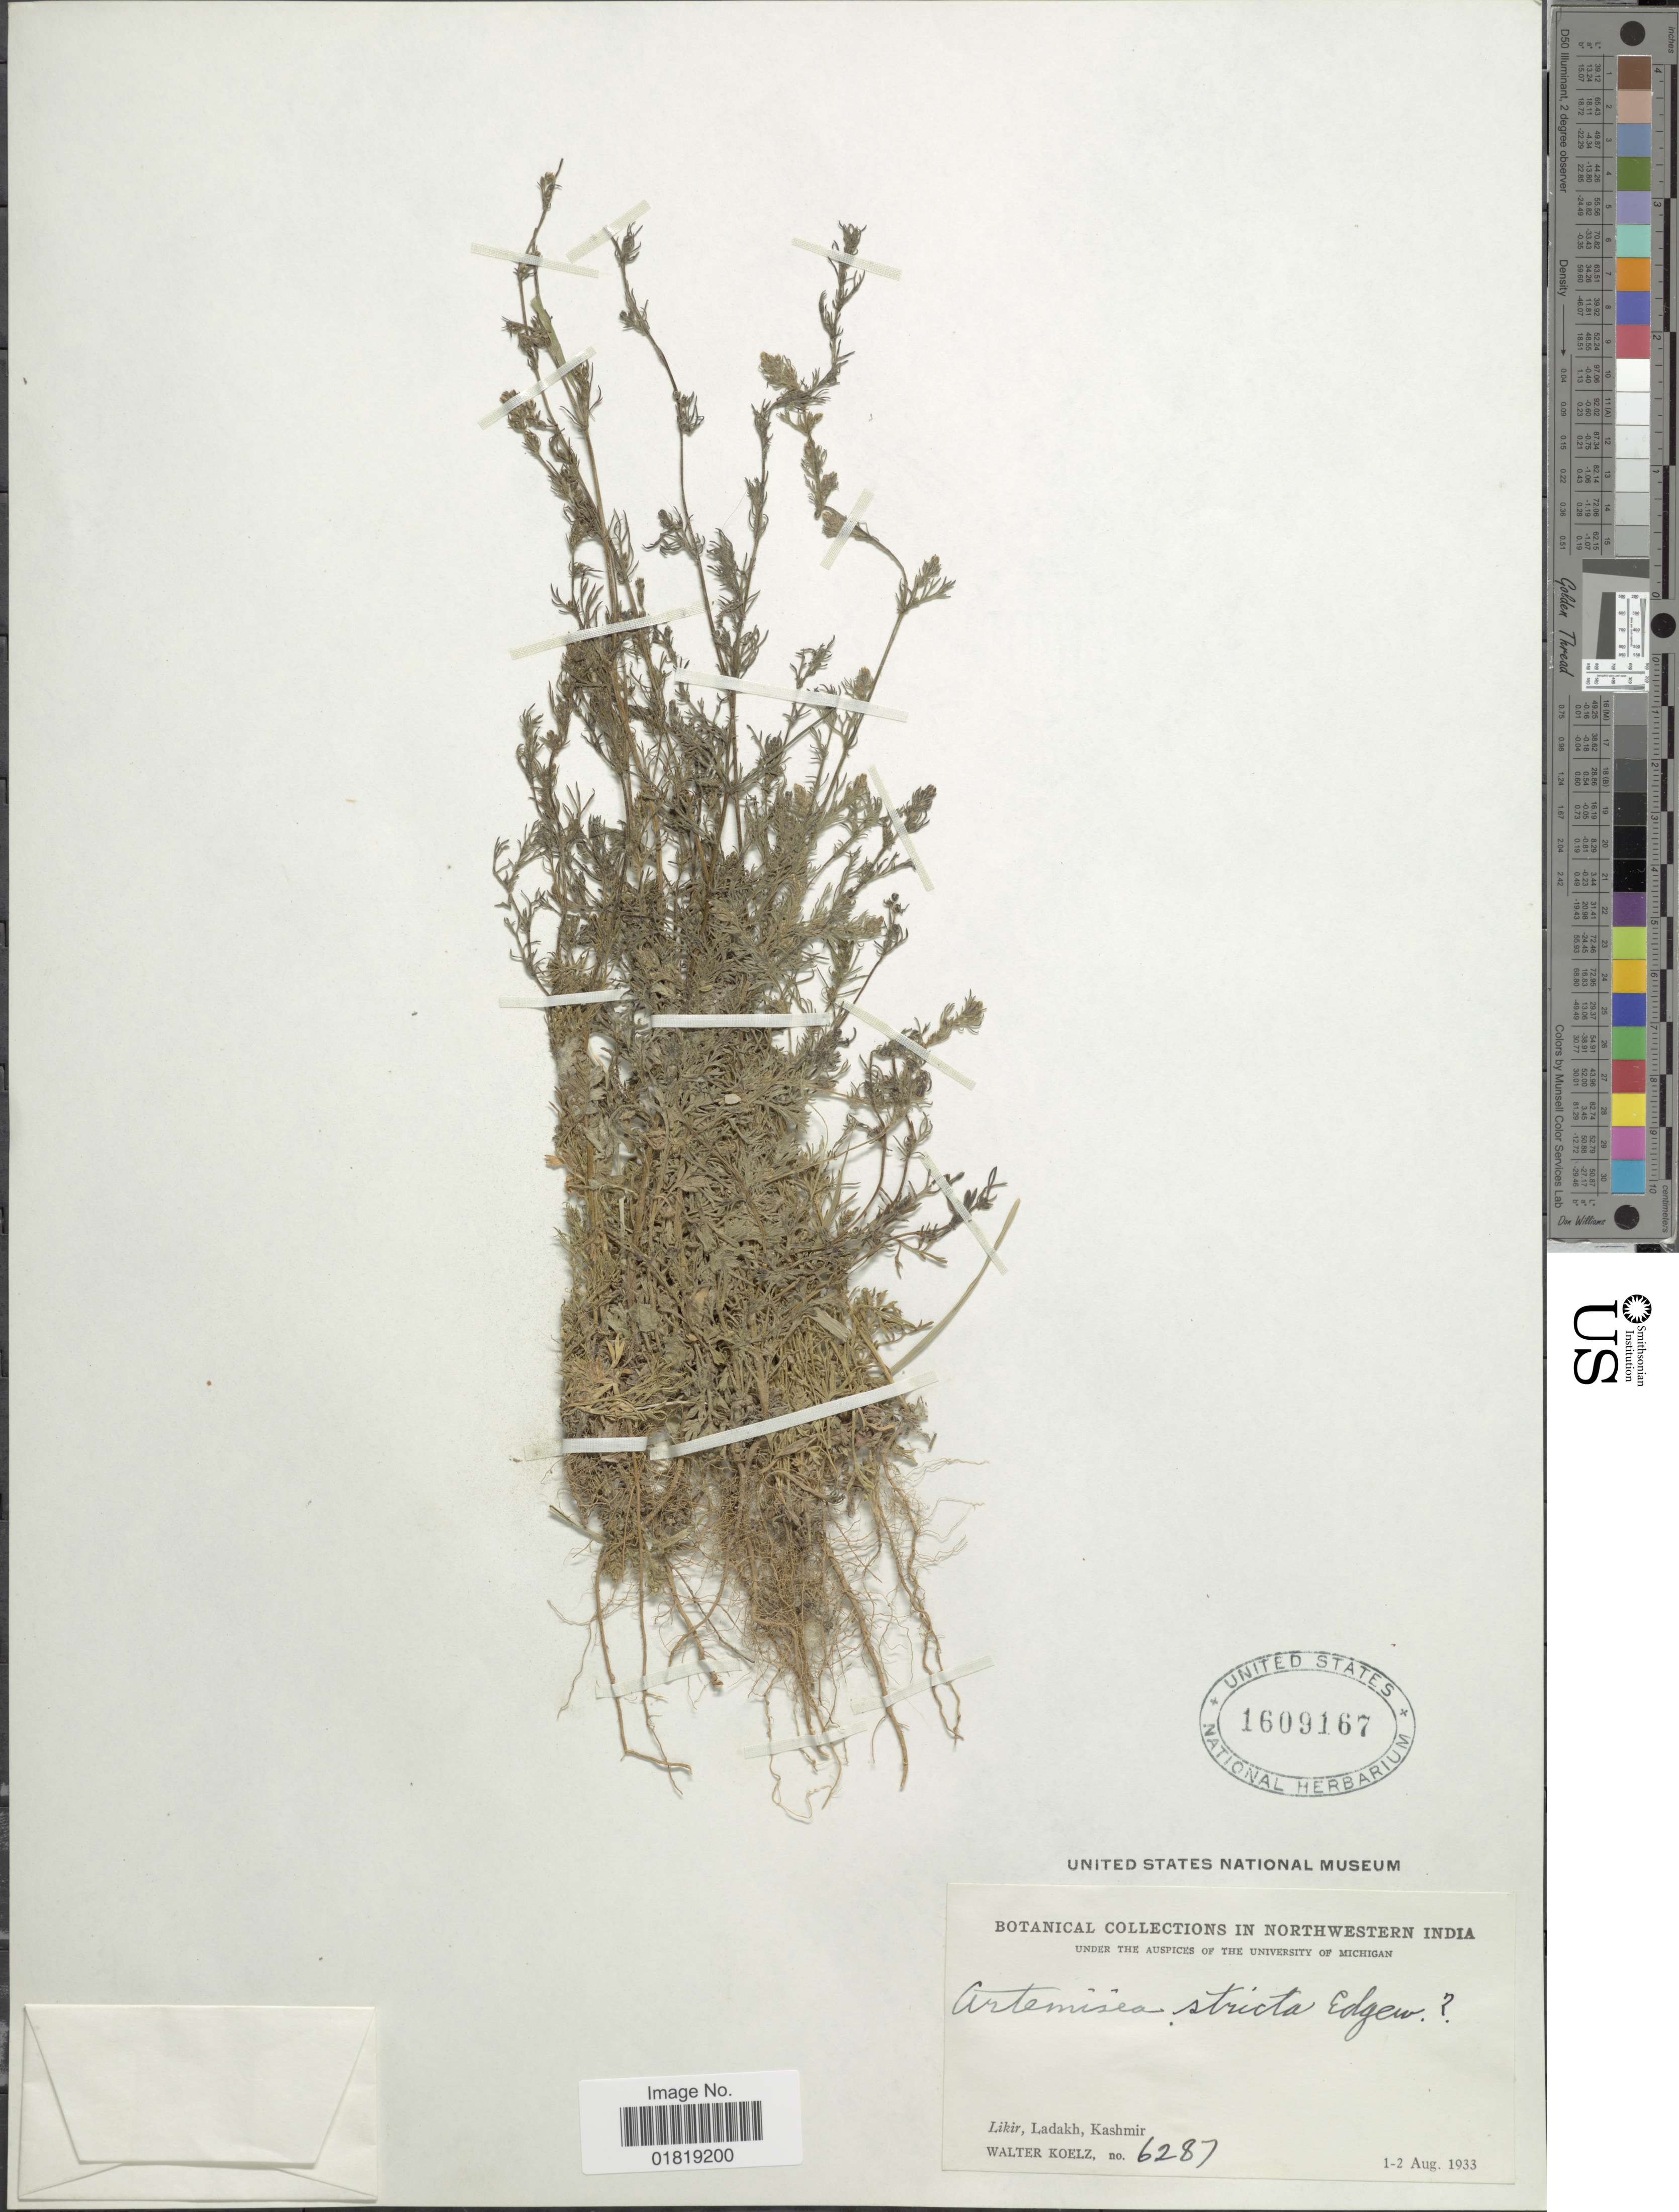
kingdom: Plantae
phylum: Tracheophyta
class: Magnoliopsida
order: Asterales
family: Asteraceae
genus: Artemisia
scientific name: Artemisia stricta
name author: Edgew.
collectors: W. N. Koelz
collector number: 6287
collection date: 1933-08-01/1933-08-02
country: India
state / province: Jammu and Kashmir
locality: Northwestern India, Likir, Ladakh, Kashmir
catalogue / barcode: US 1609167